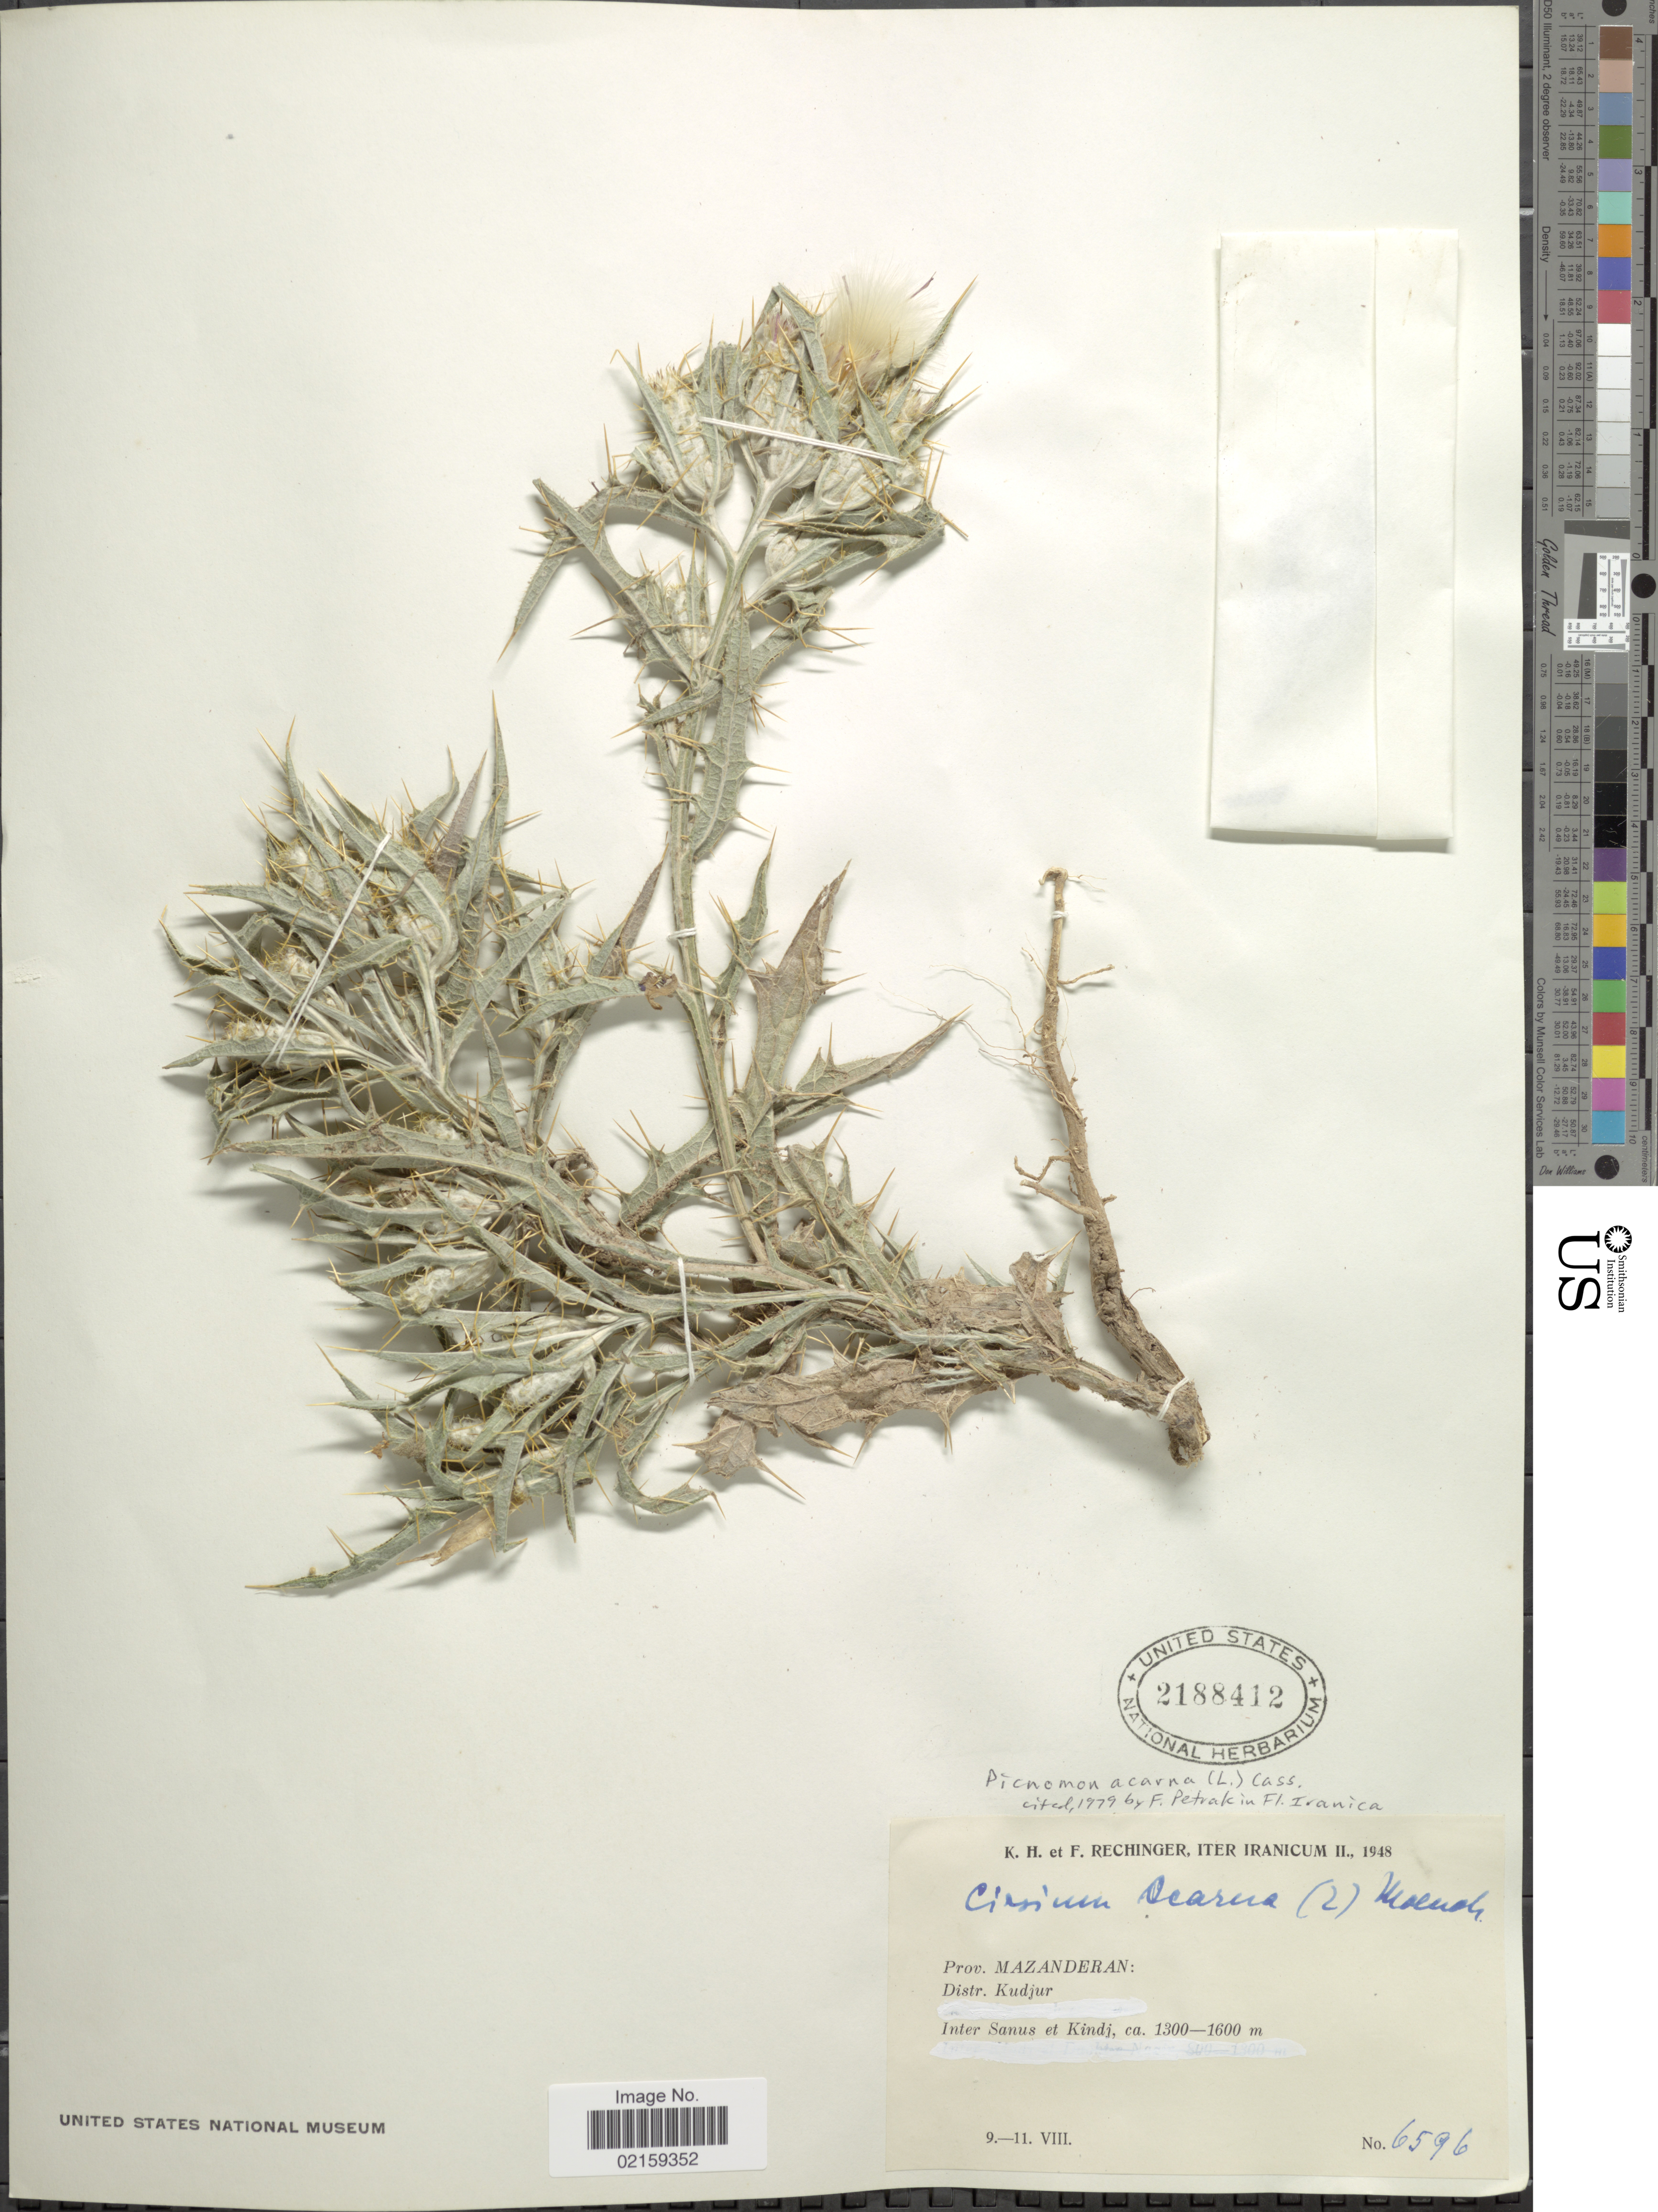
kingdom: Plantae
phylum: Tracheophyta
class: Magnoliopsida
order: Asterales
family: Asteraceae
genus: Picnomon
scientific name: Picnomon acarna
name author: (L.) Cass.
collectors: K. H. Rechinger & F. Rechinger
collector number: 6596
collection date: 1948-08-09/1948-08-11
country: Iran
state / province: Mazandaran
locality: Prov. Mazanderan: Distr. Kudjur. Inter Sanus et Kindj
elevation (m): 1300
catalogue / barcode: US 2188412